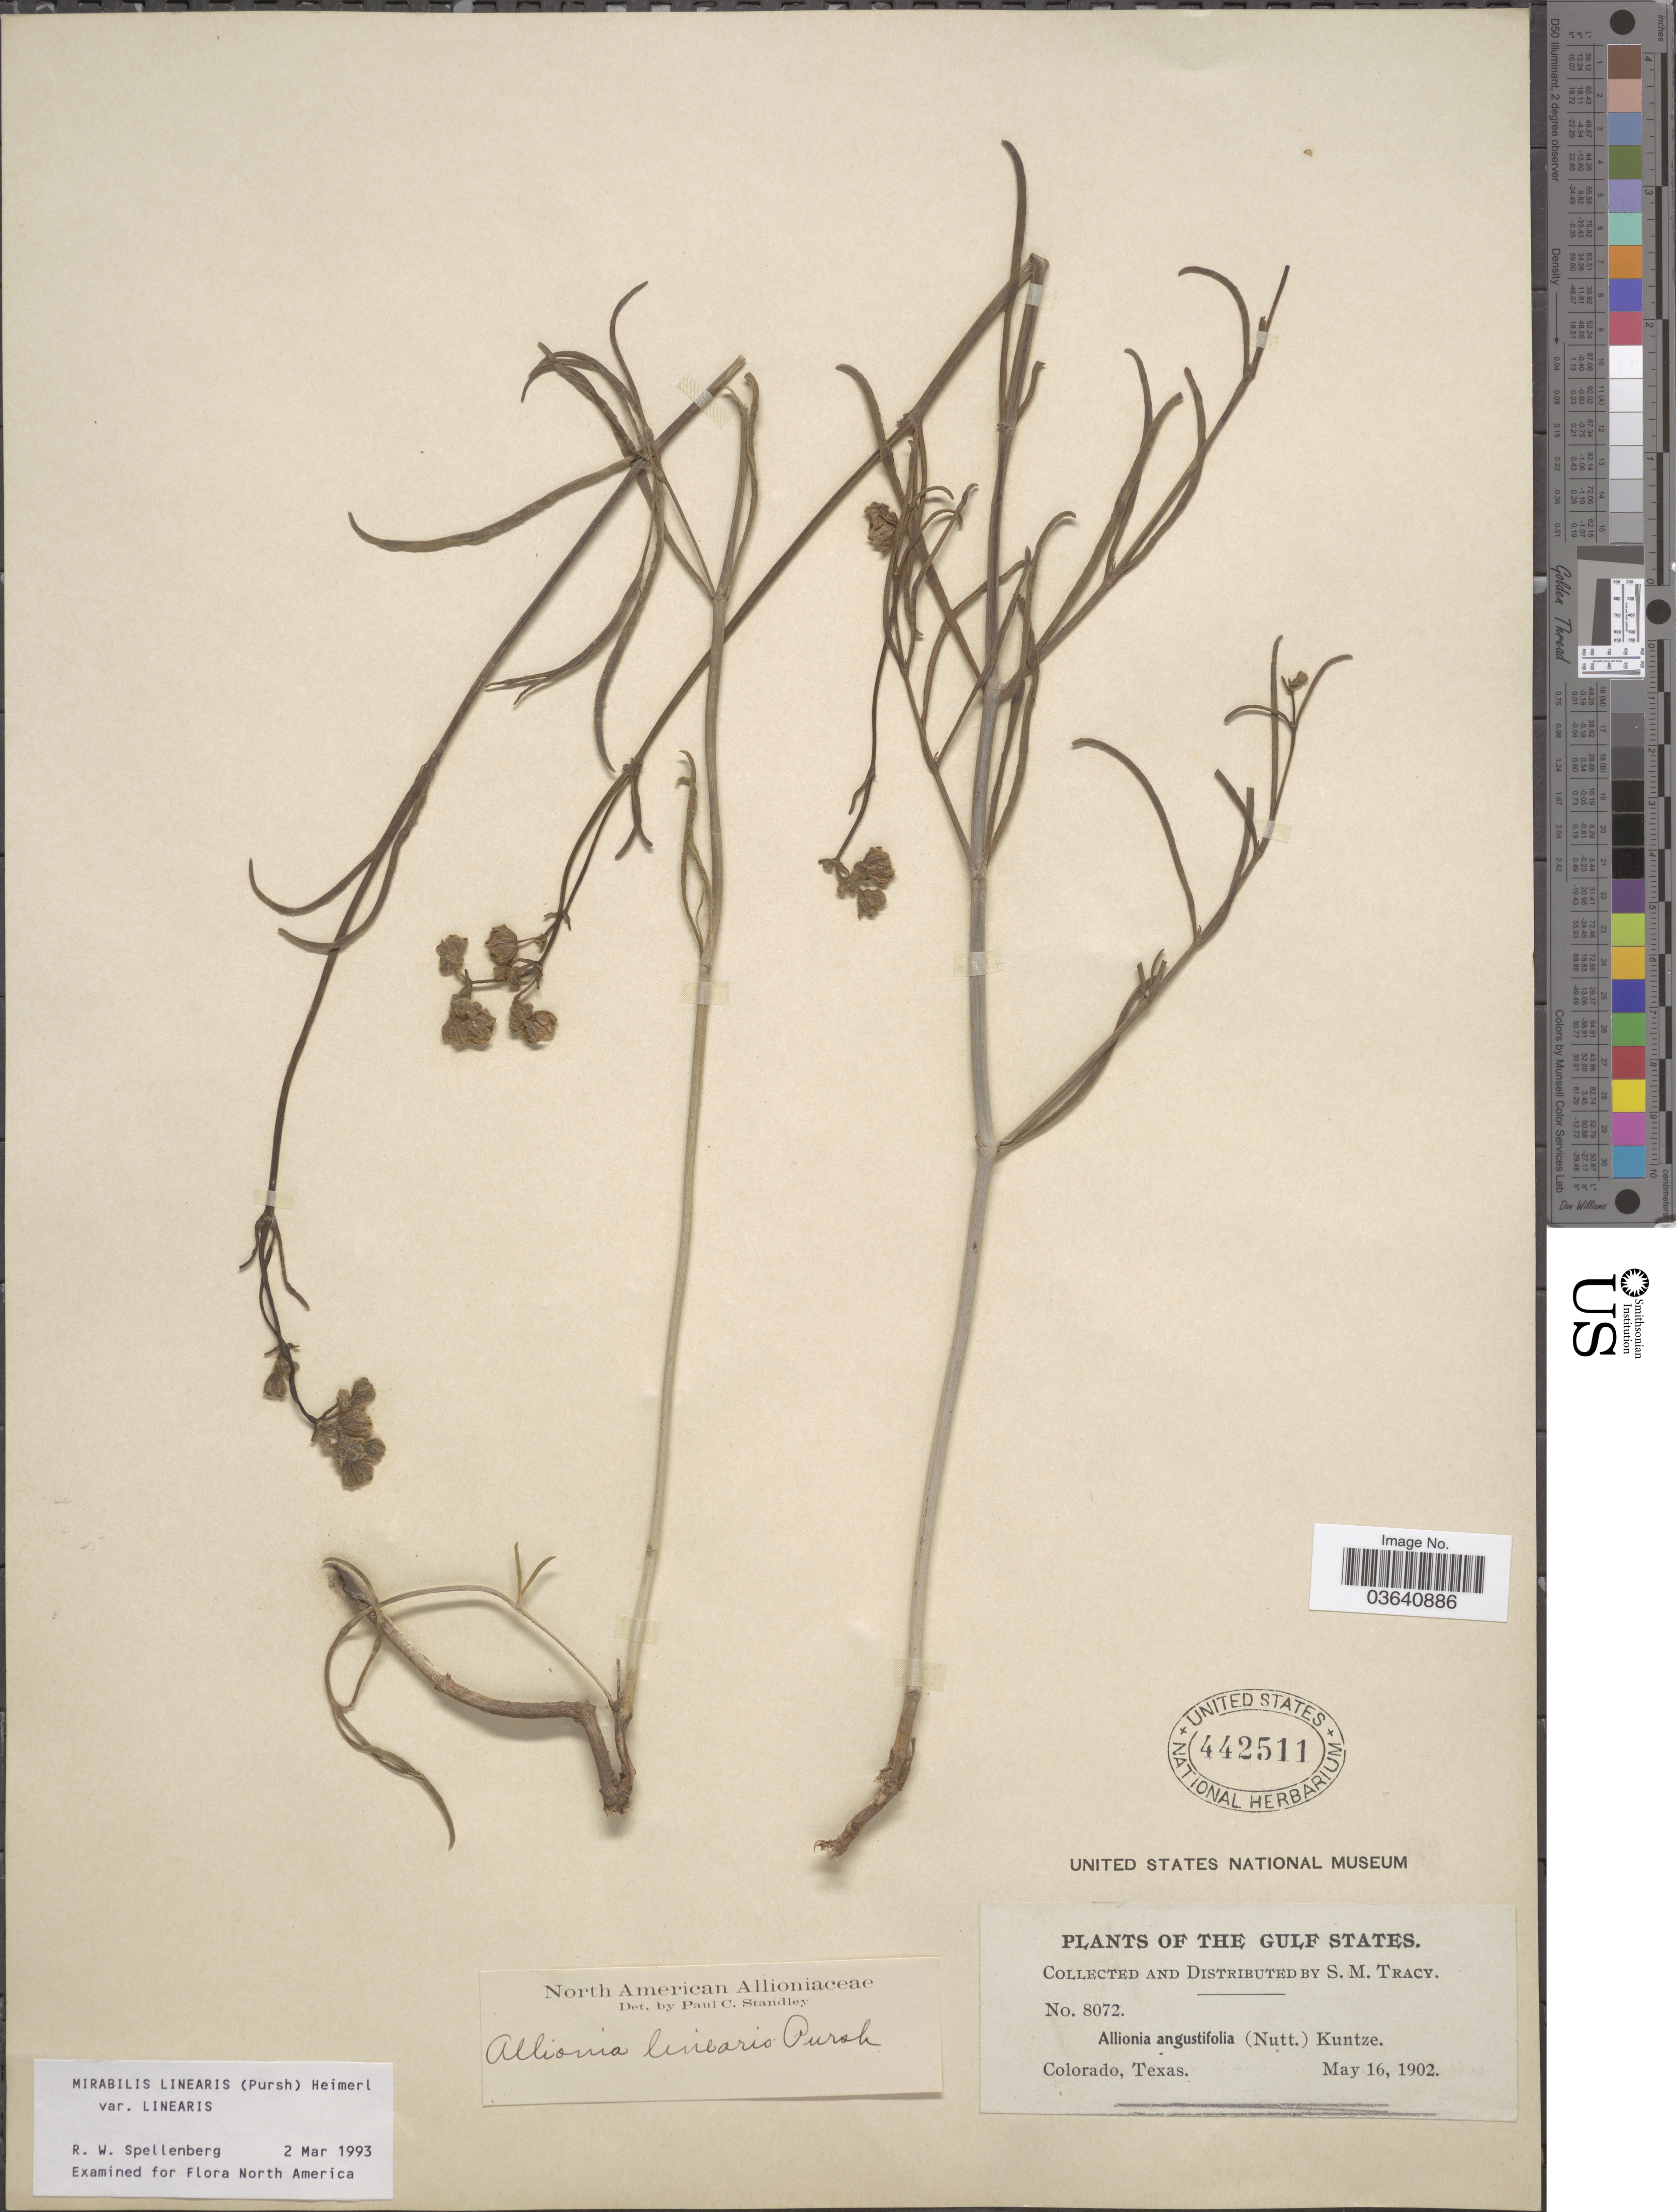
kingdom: Plantae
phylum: Tracheophyta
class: Magnoliopsida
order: Caryophyllales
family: Nyctaginaceae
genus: Mirabilis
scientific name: Mirabilis linearis var. linearis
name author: (Pursh) Heimerl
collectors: S. M. Tracy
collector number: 8072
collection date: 1902-05-16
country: United States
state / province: Texas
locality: Gulf States, Colorado.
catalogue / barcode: US 442511